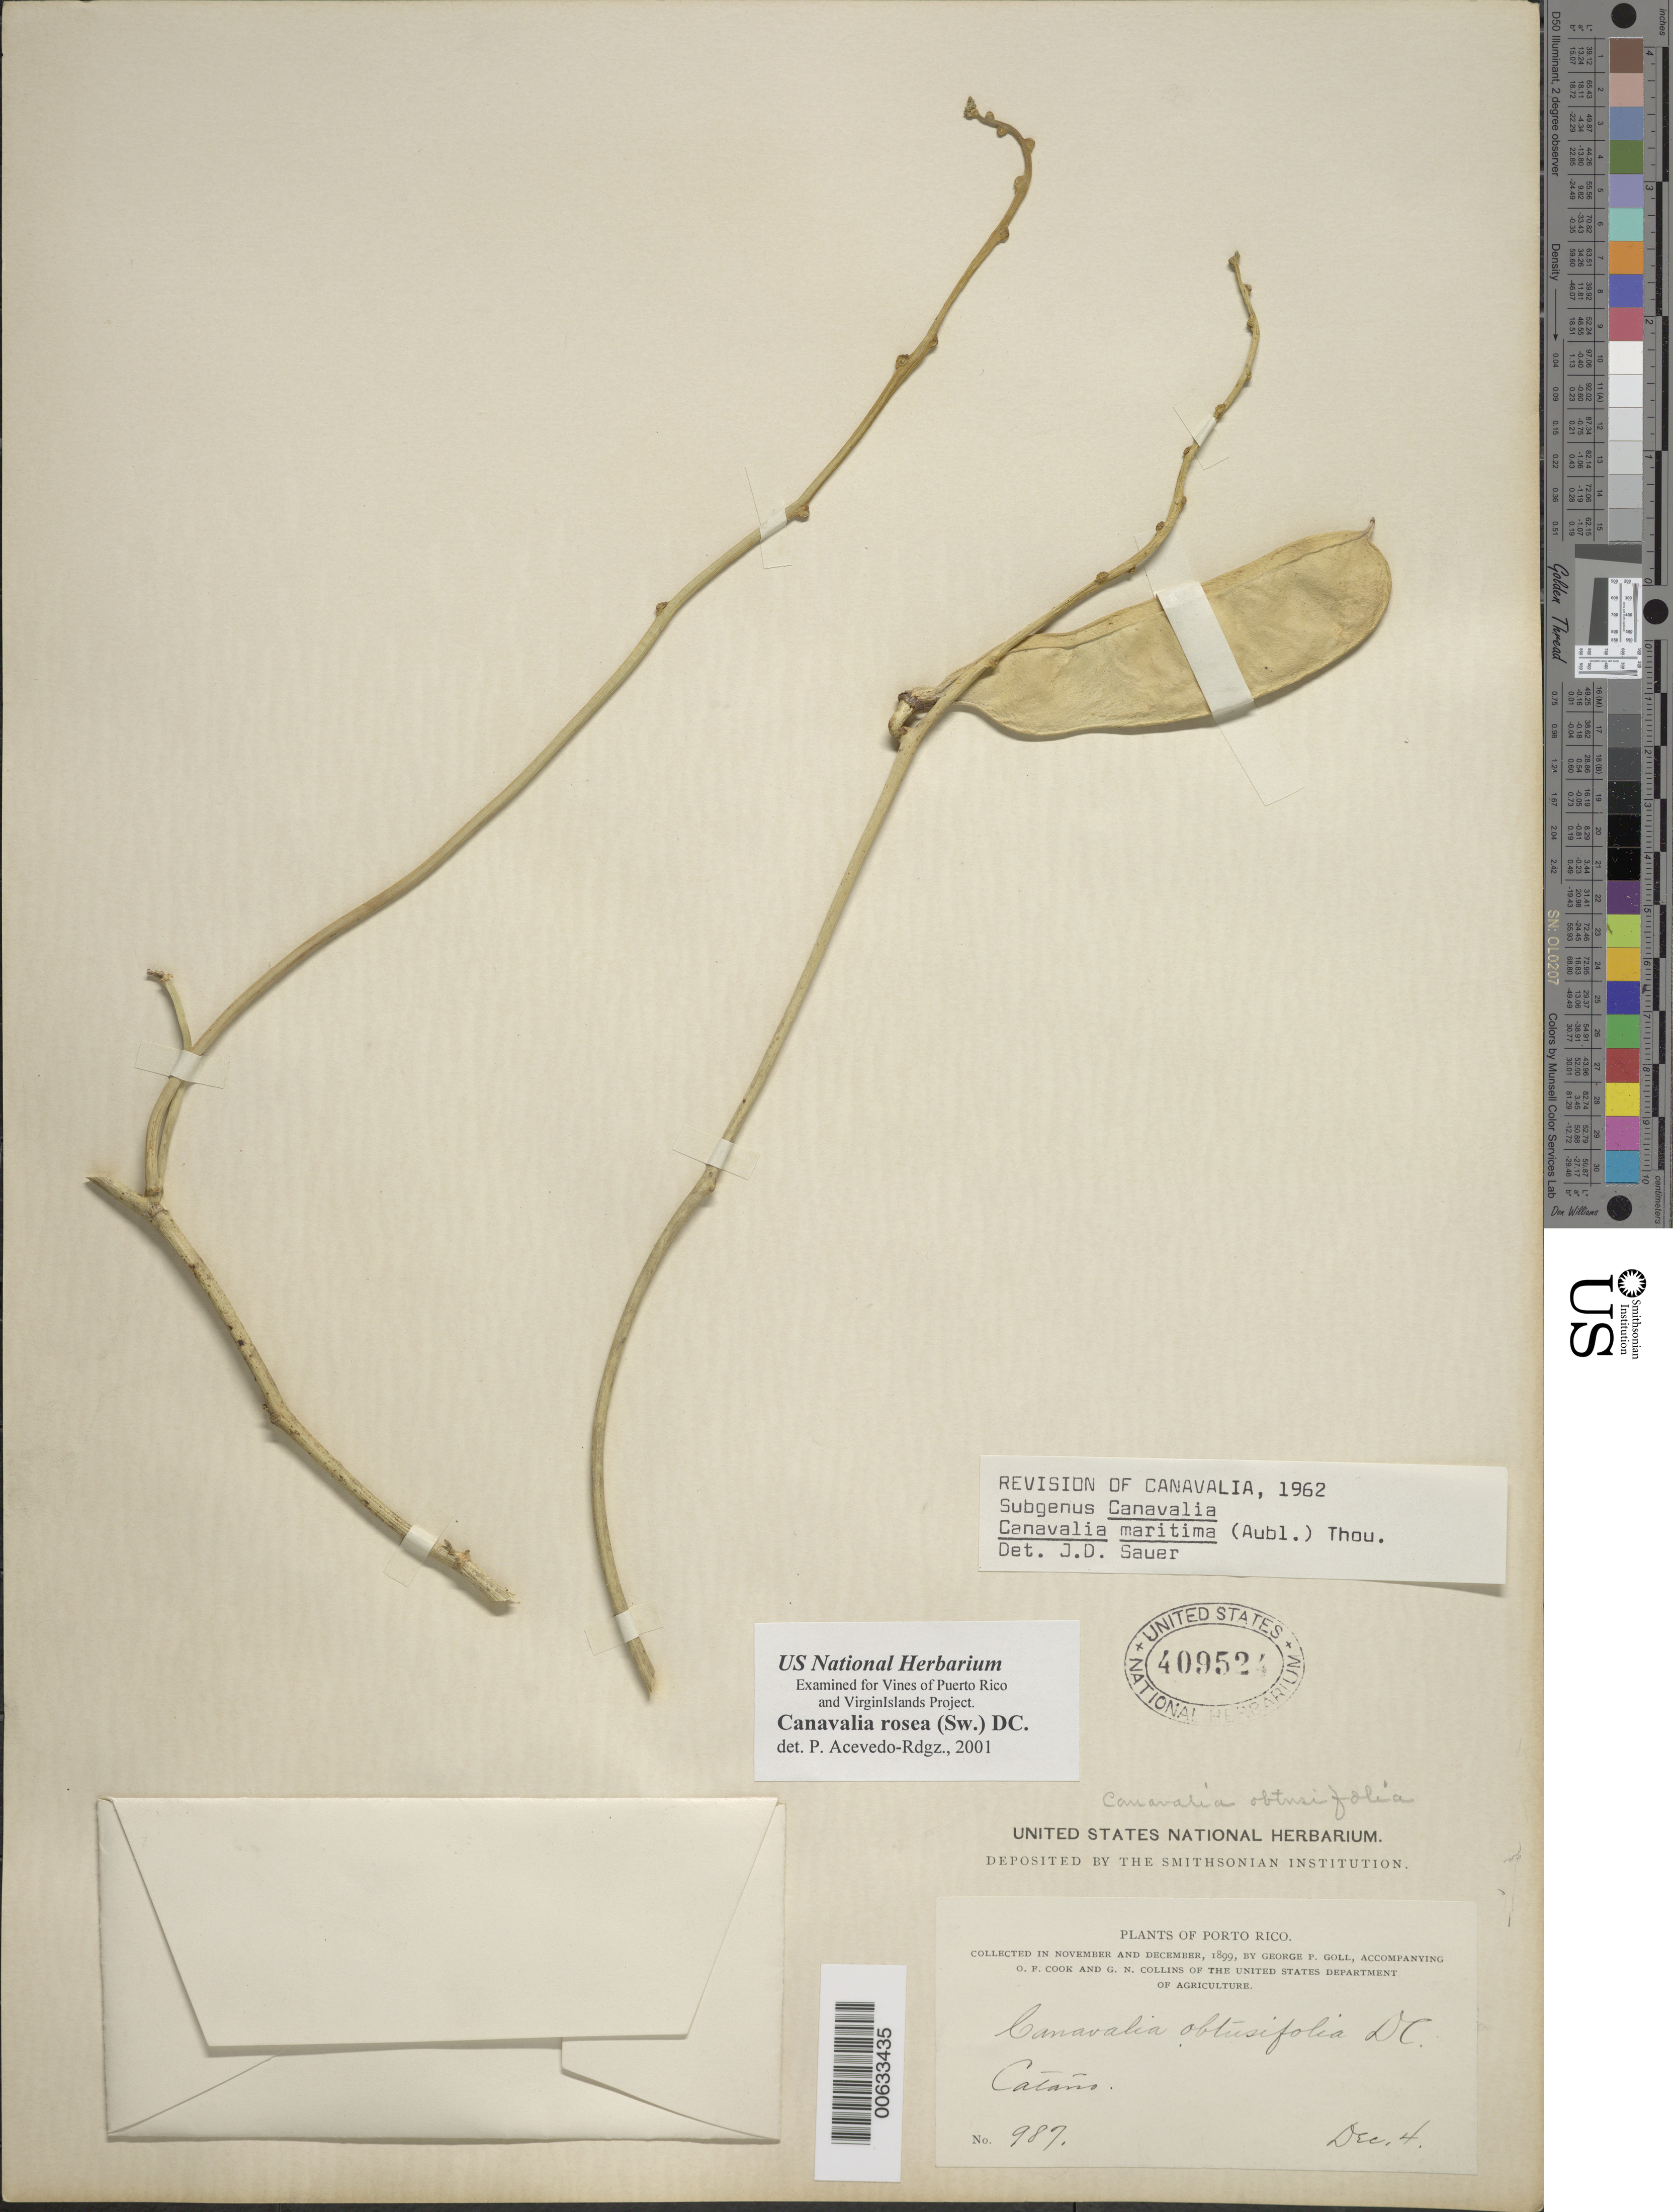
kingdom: Plantae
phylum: Tracheophyta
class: Magnoliopsida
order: Fabales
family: Fabaceae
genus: Canavalia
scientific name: Canavalia rosea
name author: (Sw.) DC.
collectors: G. P. Goll, O. P. Cook & G. Collins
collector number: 987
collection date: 1899-12-04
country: Puerto Rico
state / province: Cataño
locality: Porto Rico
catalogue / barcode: US 409524